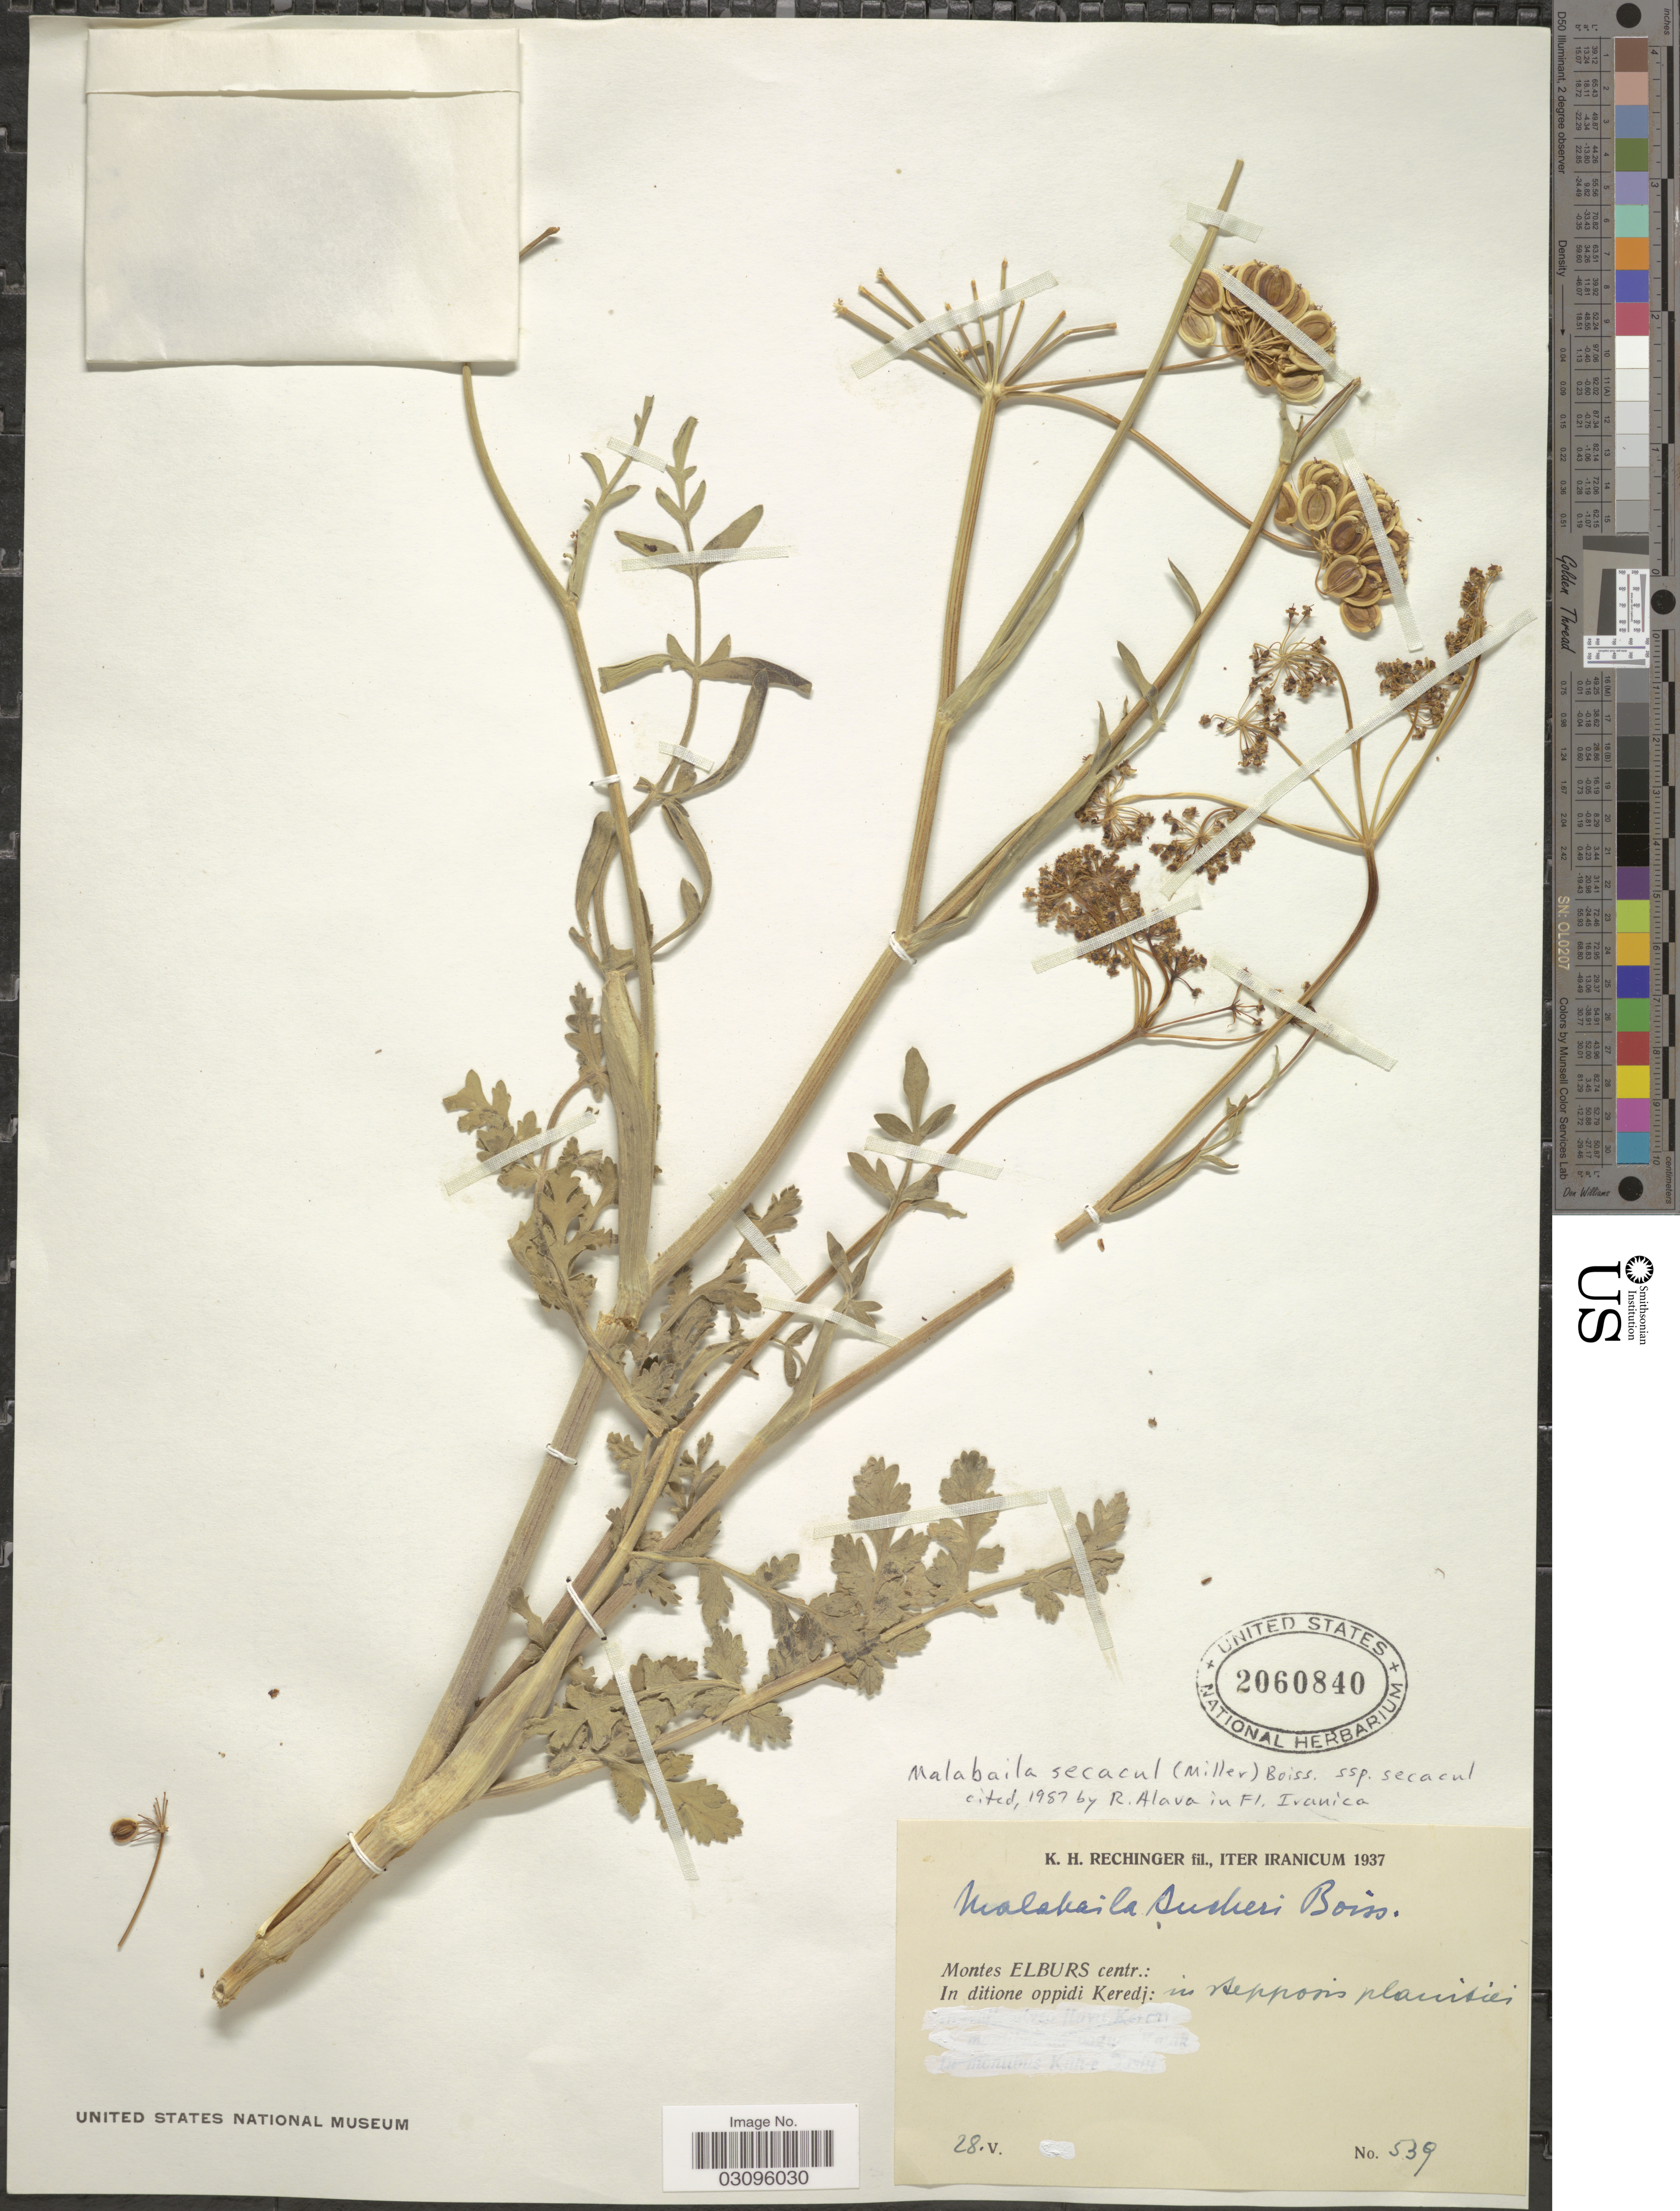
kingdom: Plantae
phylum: Tracheophyta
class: Magnoliopsida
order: Apiales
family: Apiaceae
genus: Malabaila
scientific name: Malabaila secacul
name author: Banks & Sol.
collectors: K. H. Rechinger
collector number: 539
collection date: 1937-05-28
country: Iran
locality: Montes Elburs centr.: In ditione oppidi Keredj.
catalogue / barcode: US 2060840